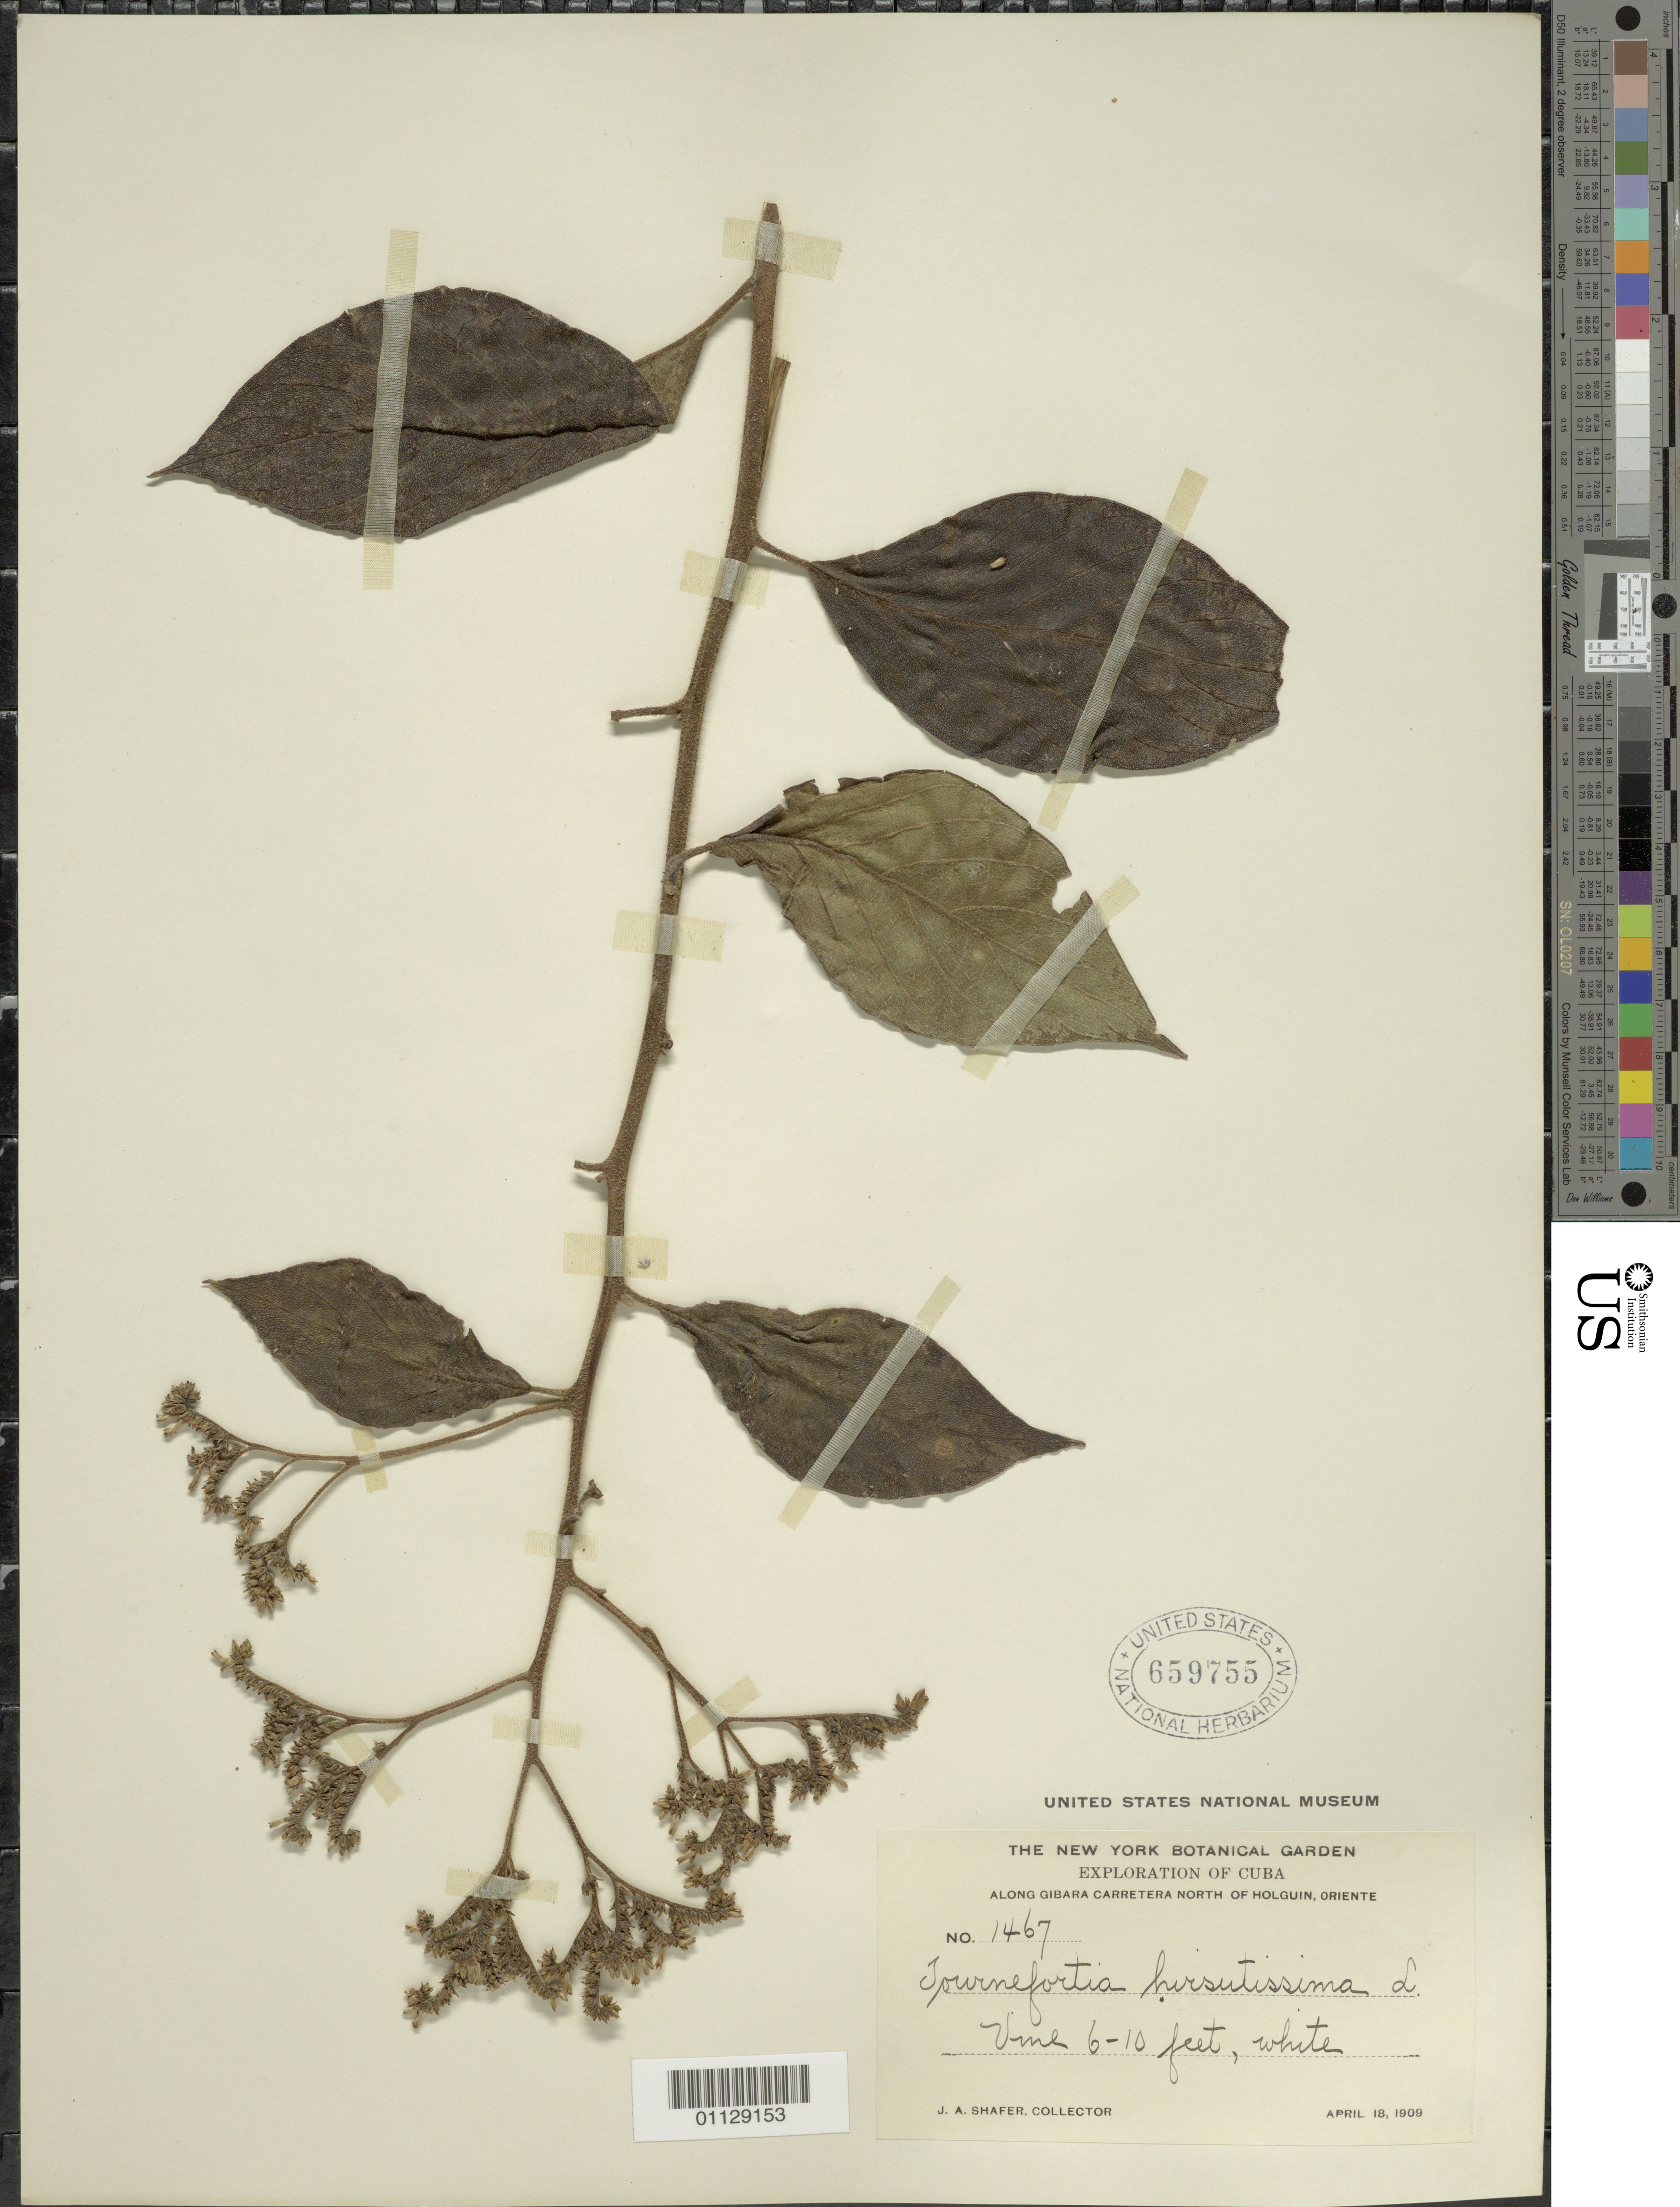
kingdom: Plantae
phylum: Tracheophyta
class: Magnoliopsida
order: Boraginales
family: Heliotropiaceae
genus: Tournefortia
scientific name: Tournefortia hirsutissima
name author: L.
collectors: J. A. Shafer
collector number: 1467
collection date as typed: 18 Apr 1909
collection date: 1909-04-18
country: Cuba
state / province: Oriente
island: Cuba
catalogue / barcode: US 659755